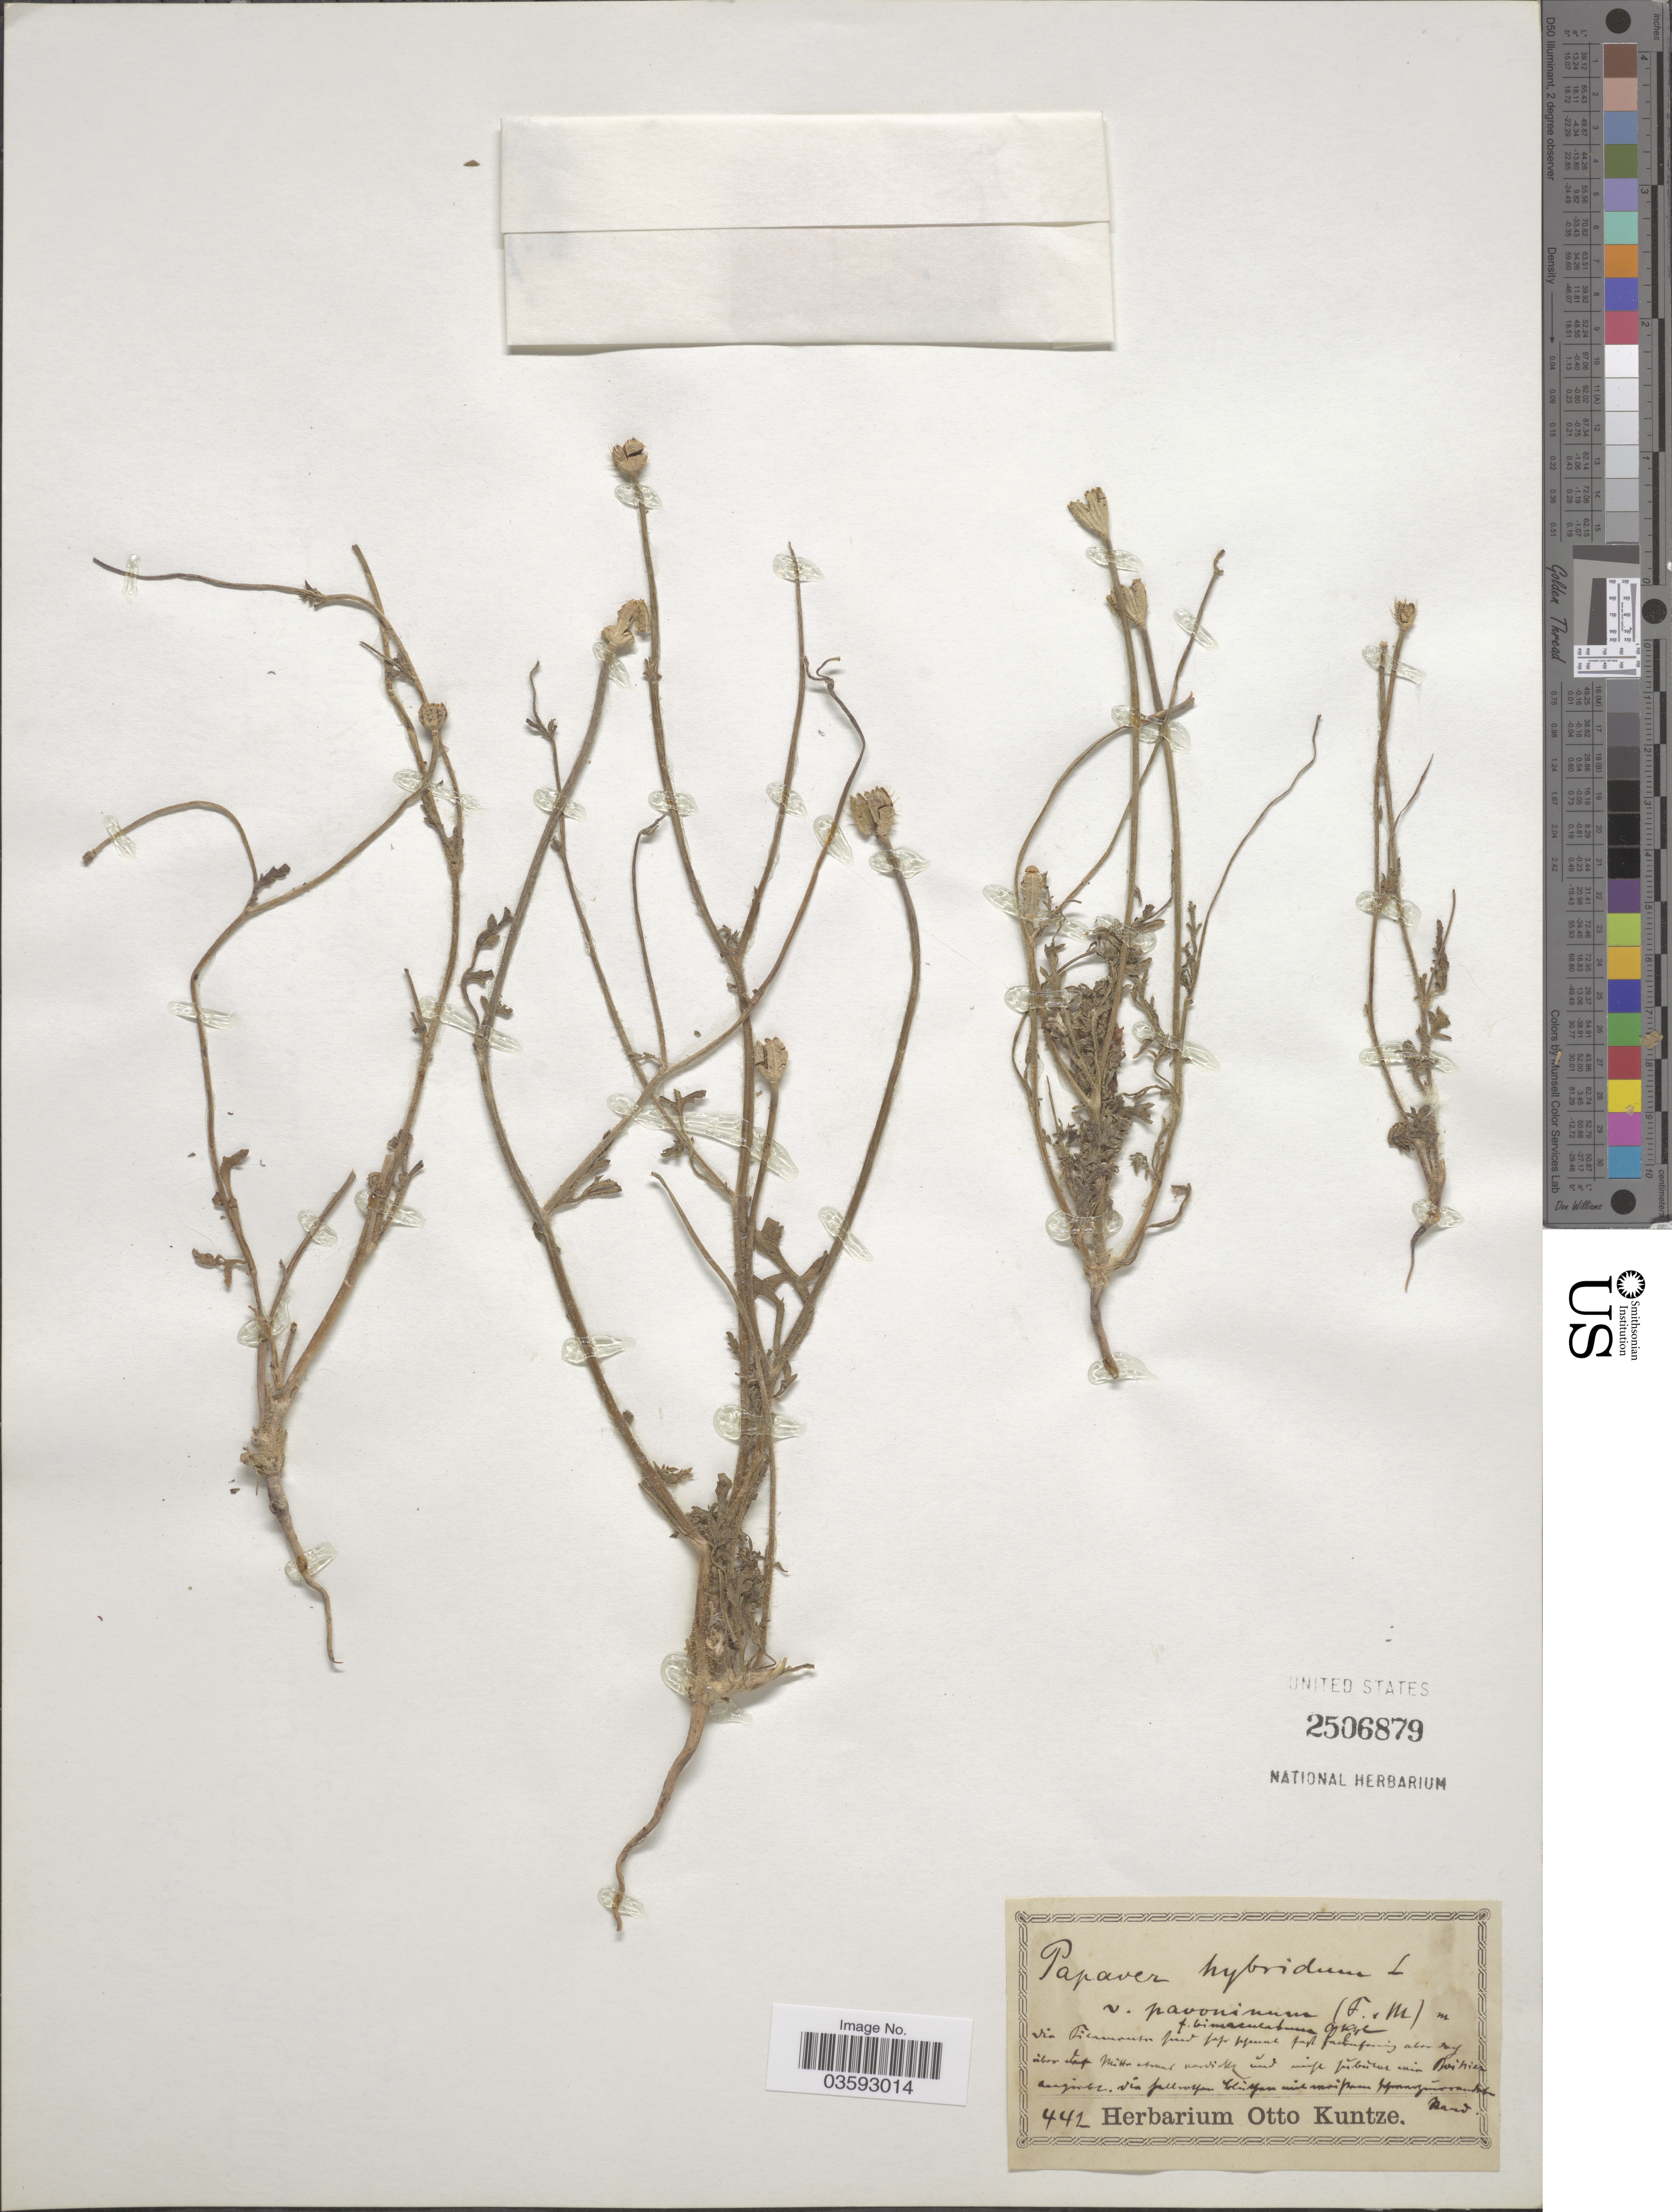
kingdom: Plantae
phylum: Tracheophyta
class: Magnoliopsida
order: Ranunculales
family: Papaveraceae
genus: Papaver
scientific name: Papaver hybridum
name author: L.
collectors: ex herb. Otto Kuntze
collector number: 442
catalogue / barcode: US 2506879